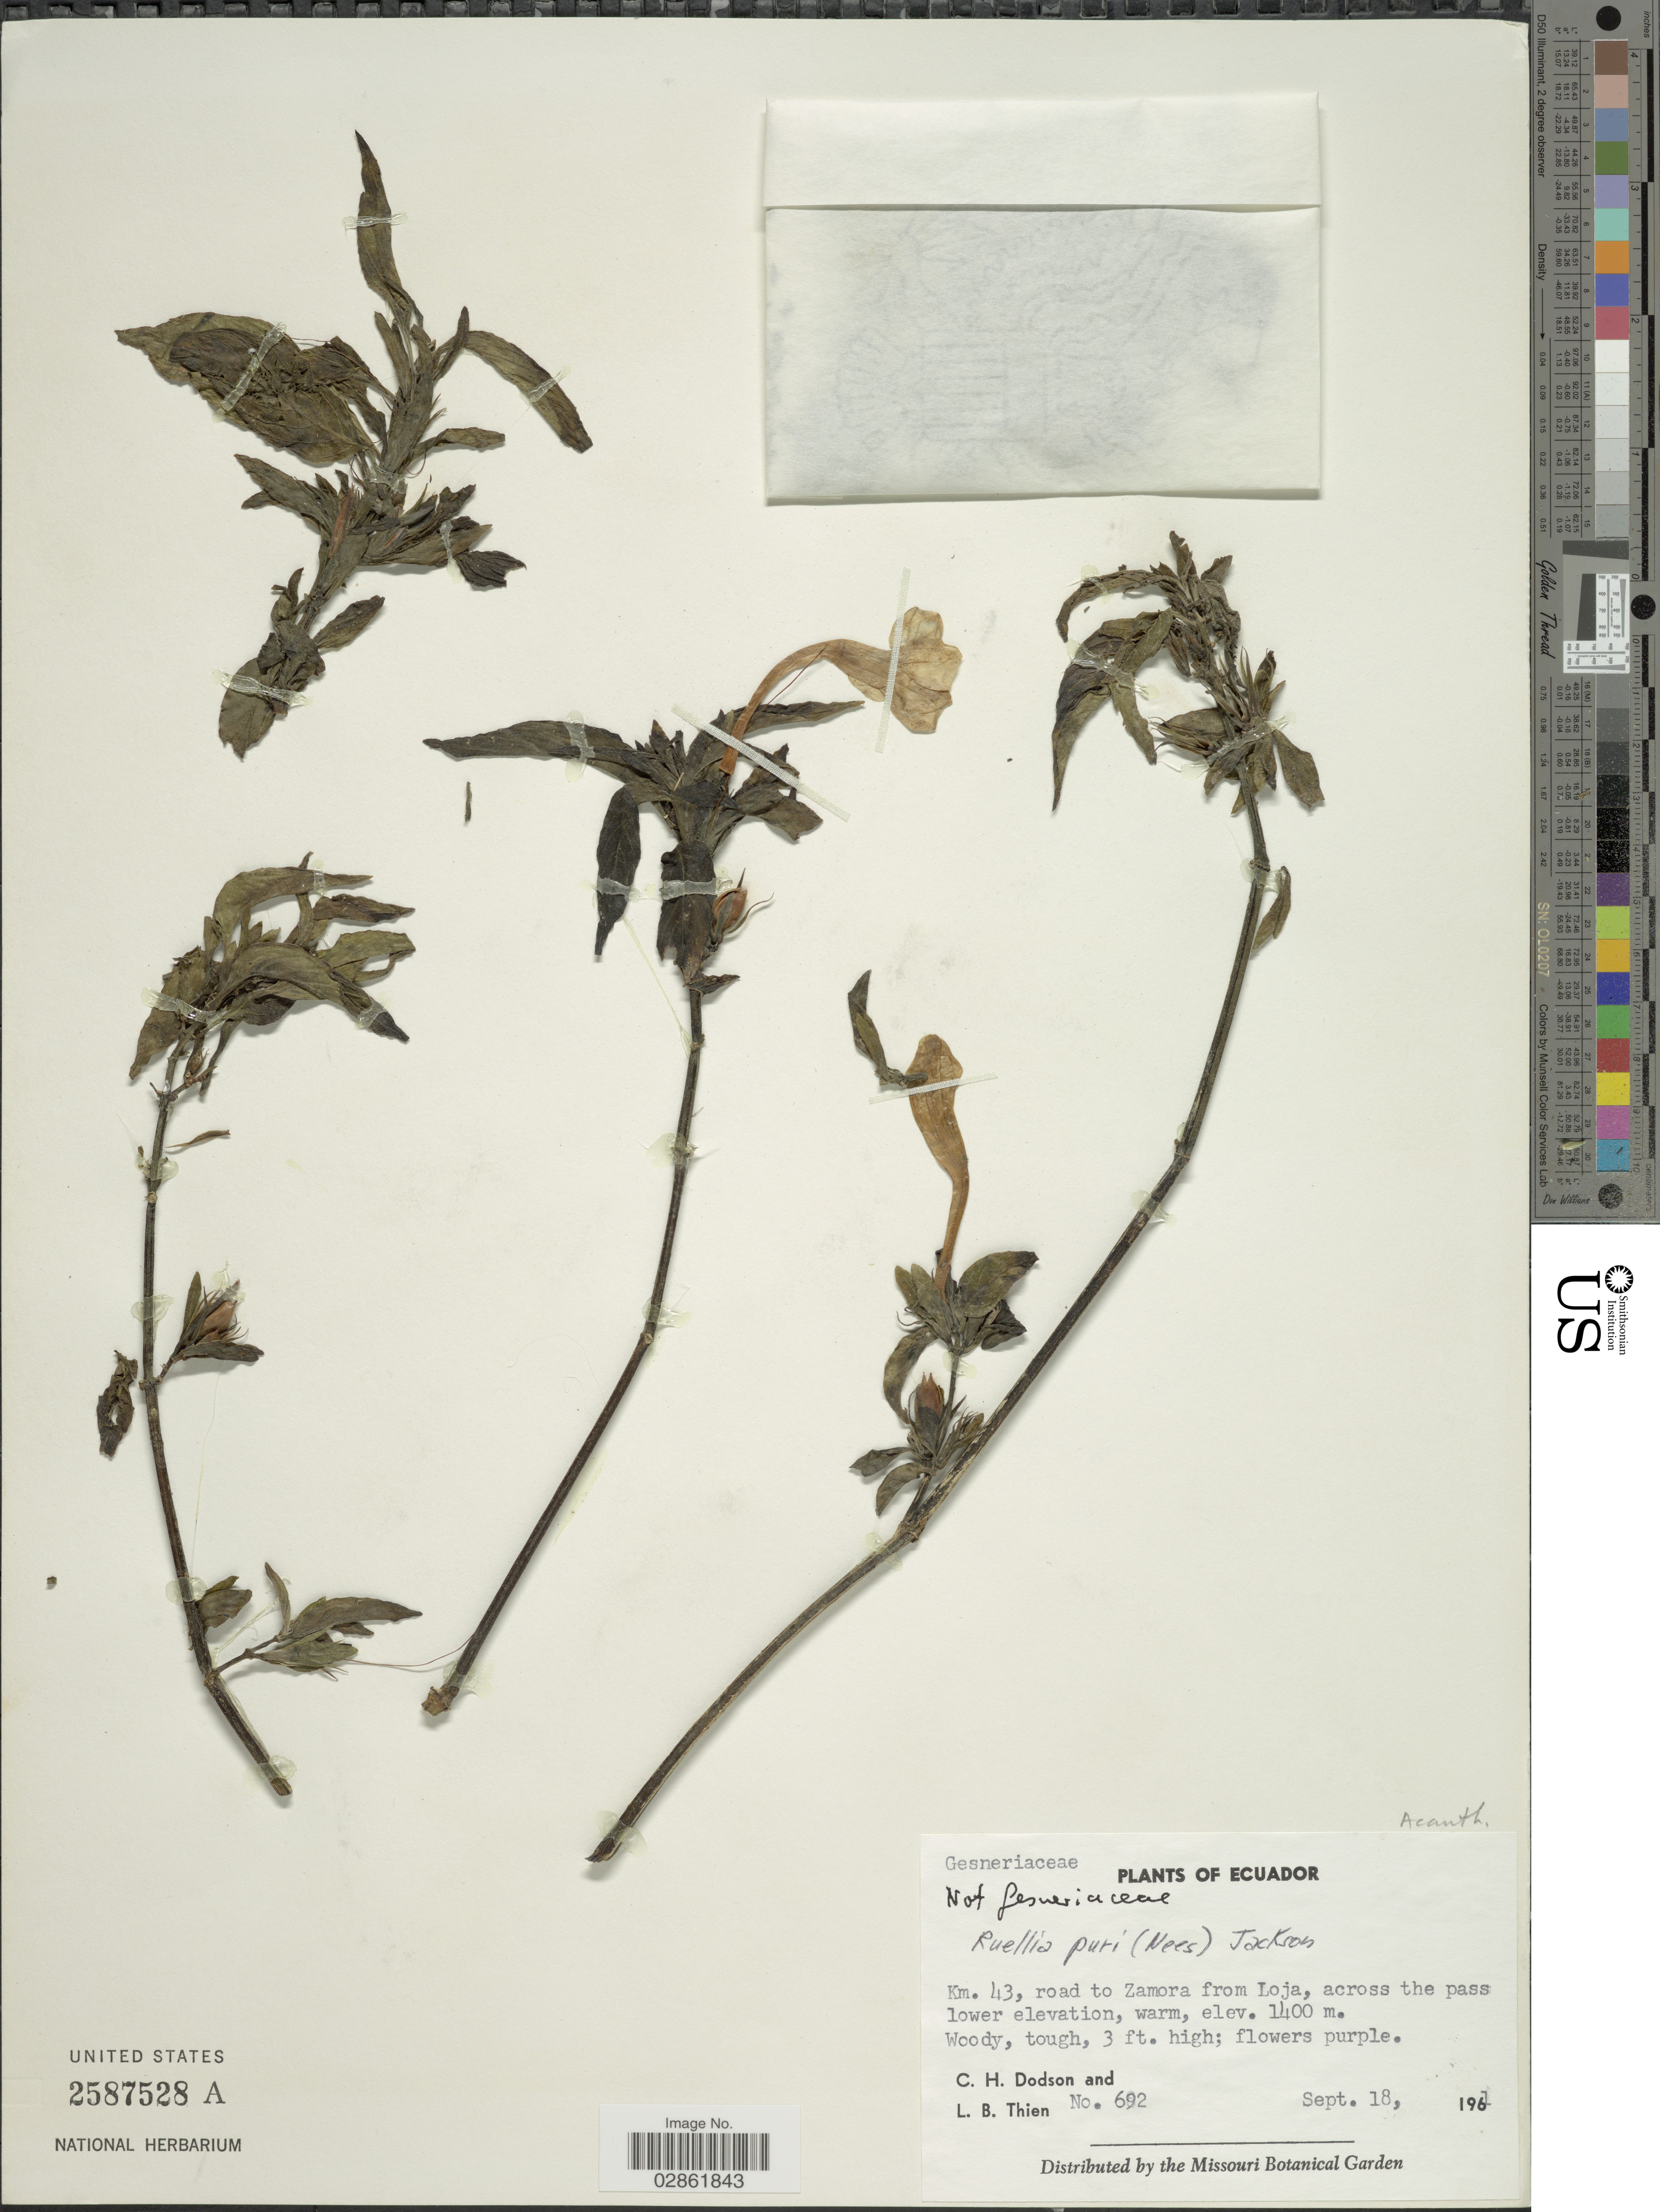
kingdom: Plantae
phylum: Tracheophyta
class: Magnoliopsida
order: Lamiales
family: Acanthaceae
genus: Ruellia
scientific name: Ruellia puri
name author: Mart. ex Nees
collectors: C. H. Dodson & L. Thien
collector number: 692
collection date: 1961-09-18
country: Ecuador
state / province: Loja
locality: Km. 43, road to Zamora from Loja, across the pass lower elevation.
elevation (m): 1400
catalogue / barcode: US 2587528A